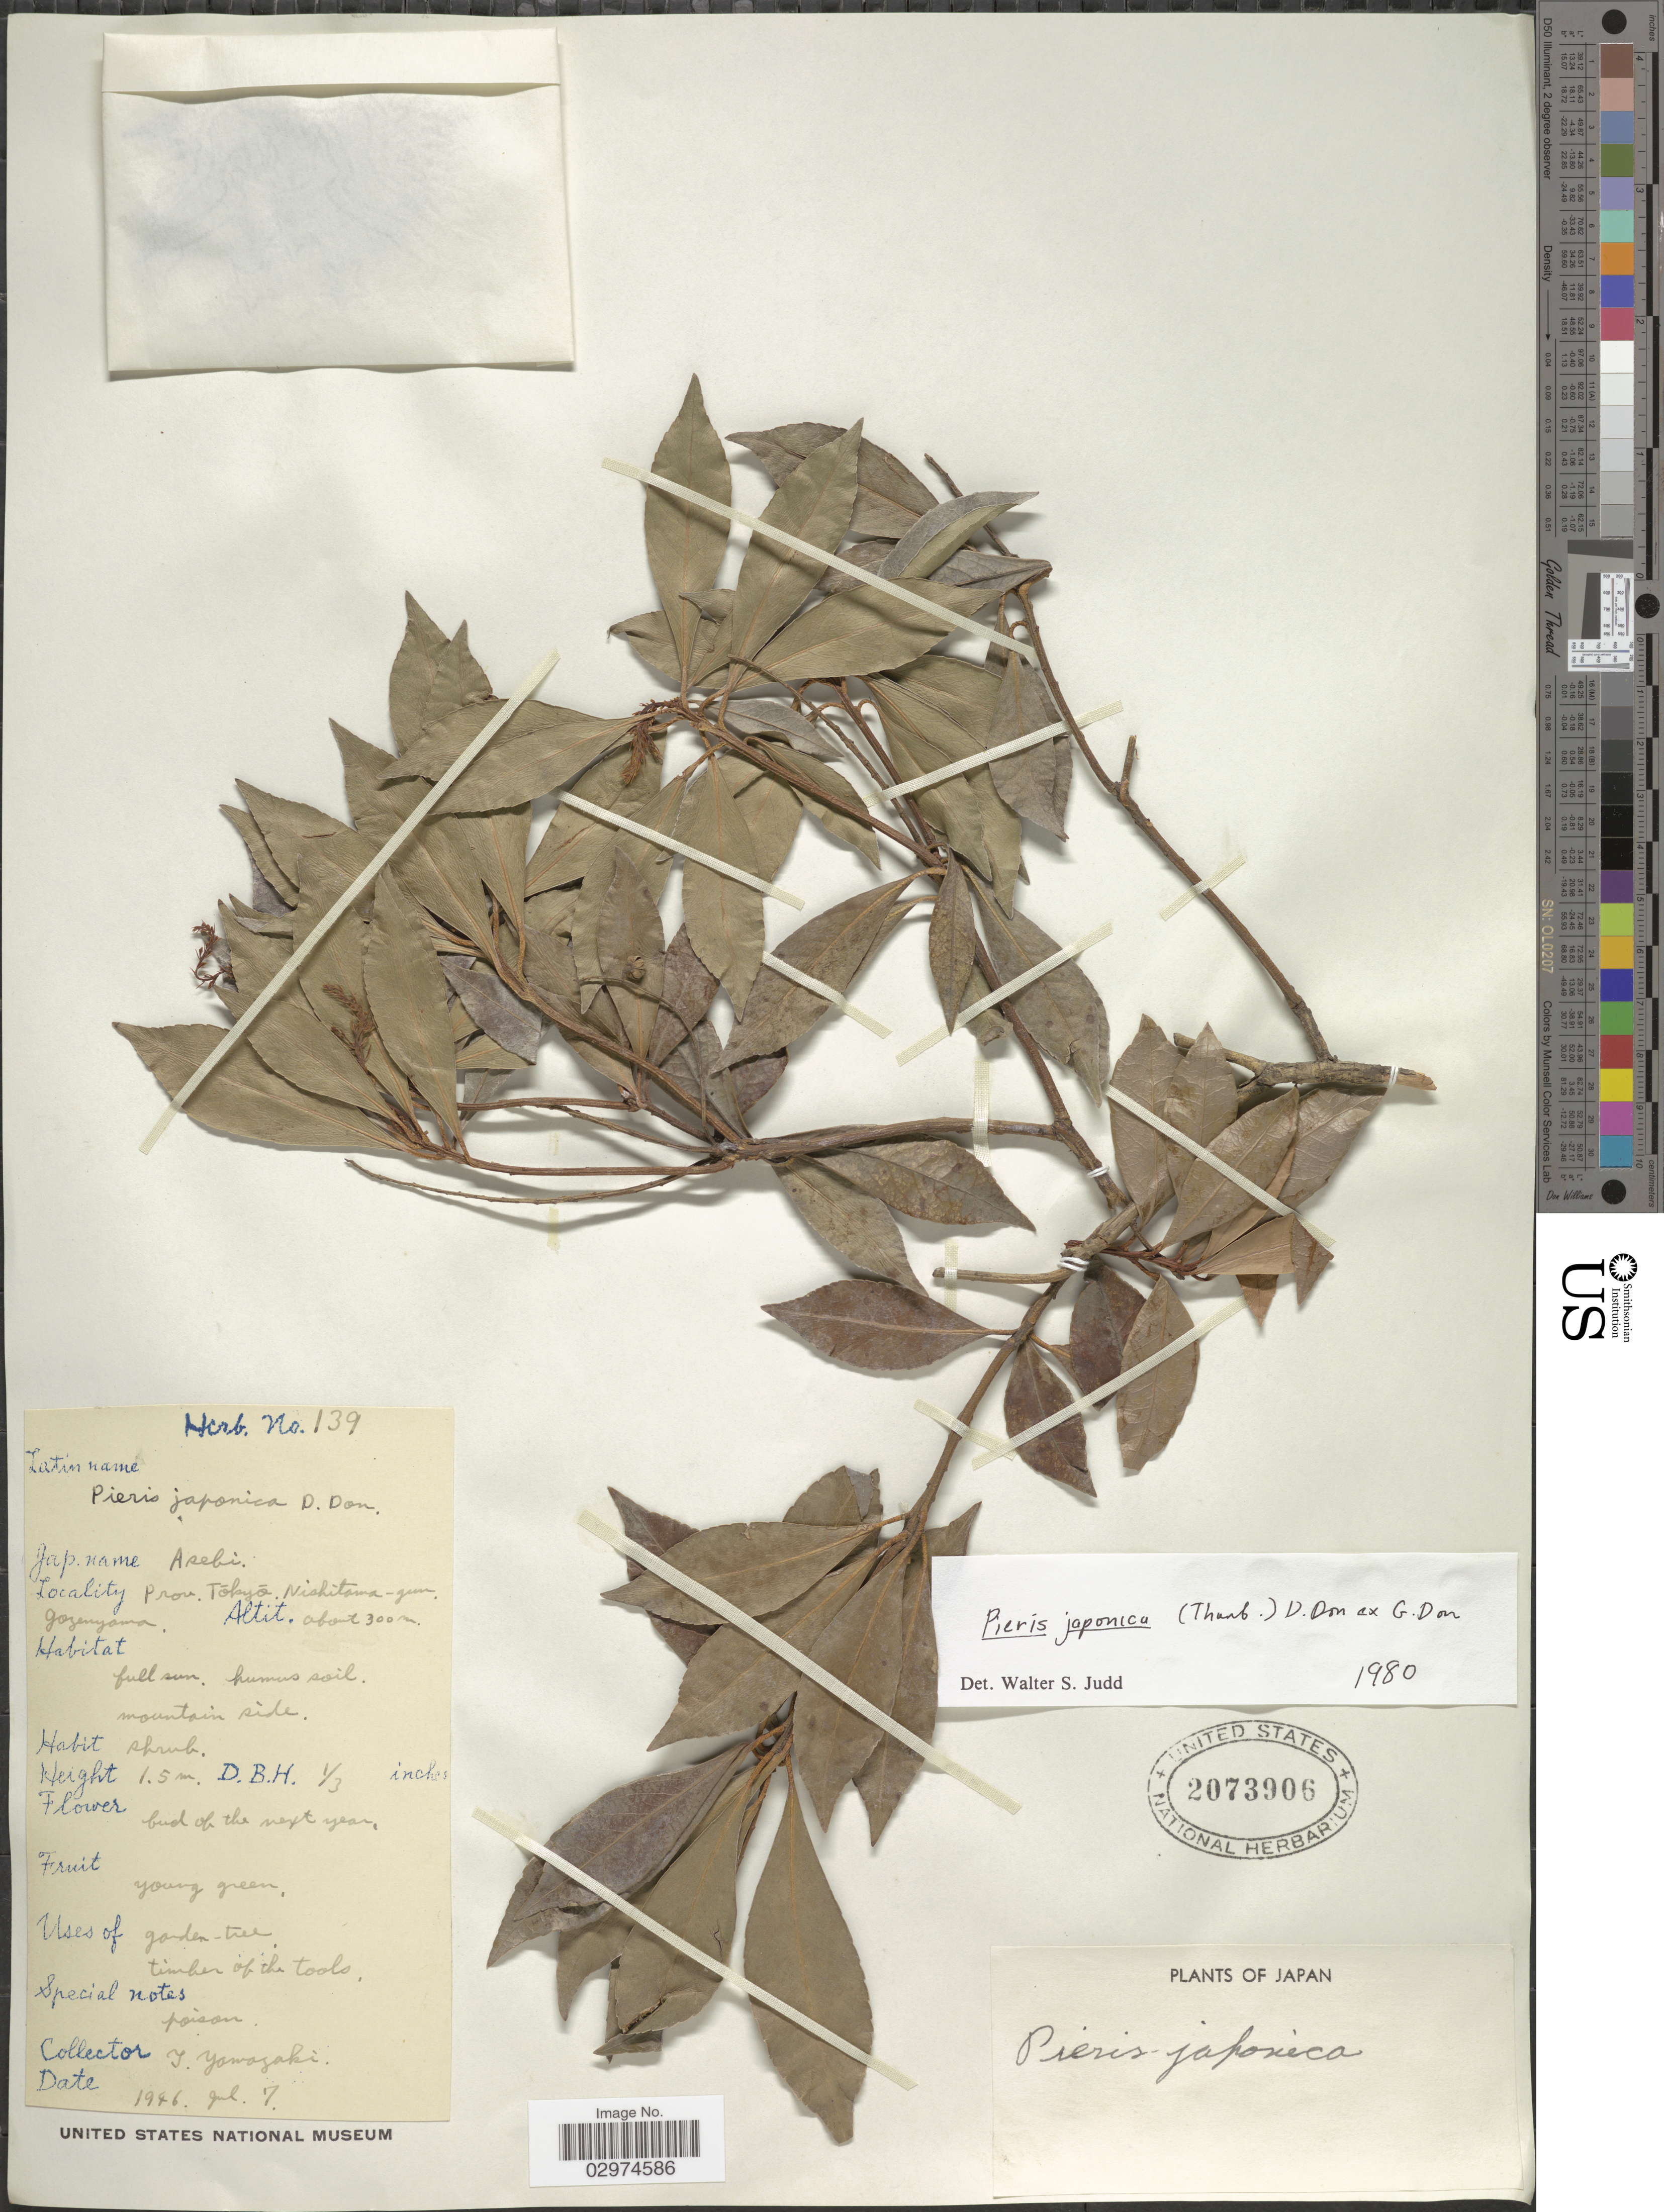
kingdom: Plantae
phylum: Tracheophyta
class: Magnoliopsida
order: Ericales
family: Ericaceae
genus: Pieris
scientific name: Pieris japonica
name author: (Thunb.) D. Don ex G. Don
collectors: T. Yamazaki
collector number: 139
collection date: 1946-07-07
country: Japan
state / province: Tokyo, Federal City of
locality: Nishitama-gun, Gozenyama.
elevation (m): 300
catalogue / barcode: US 2073906